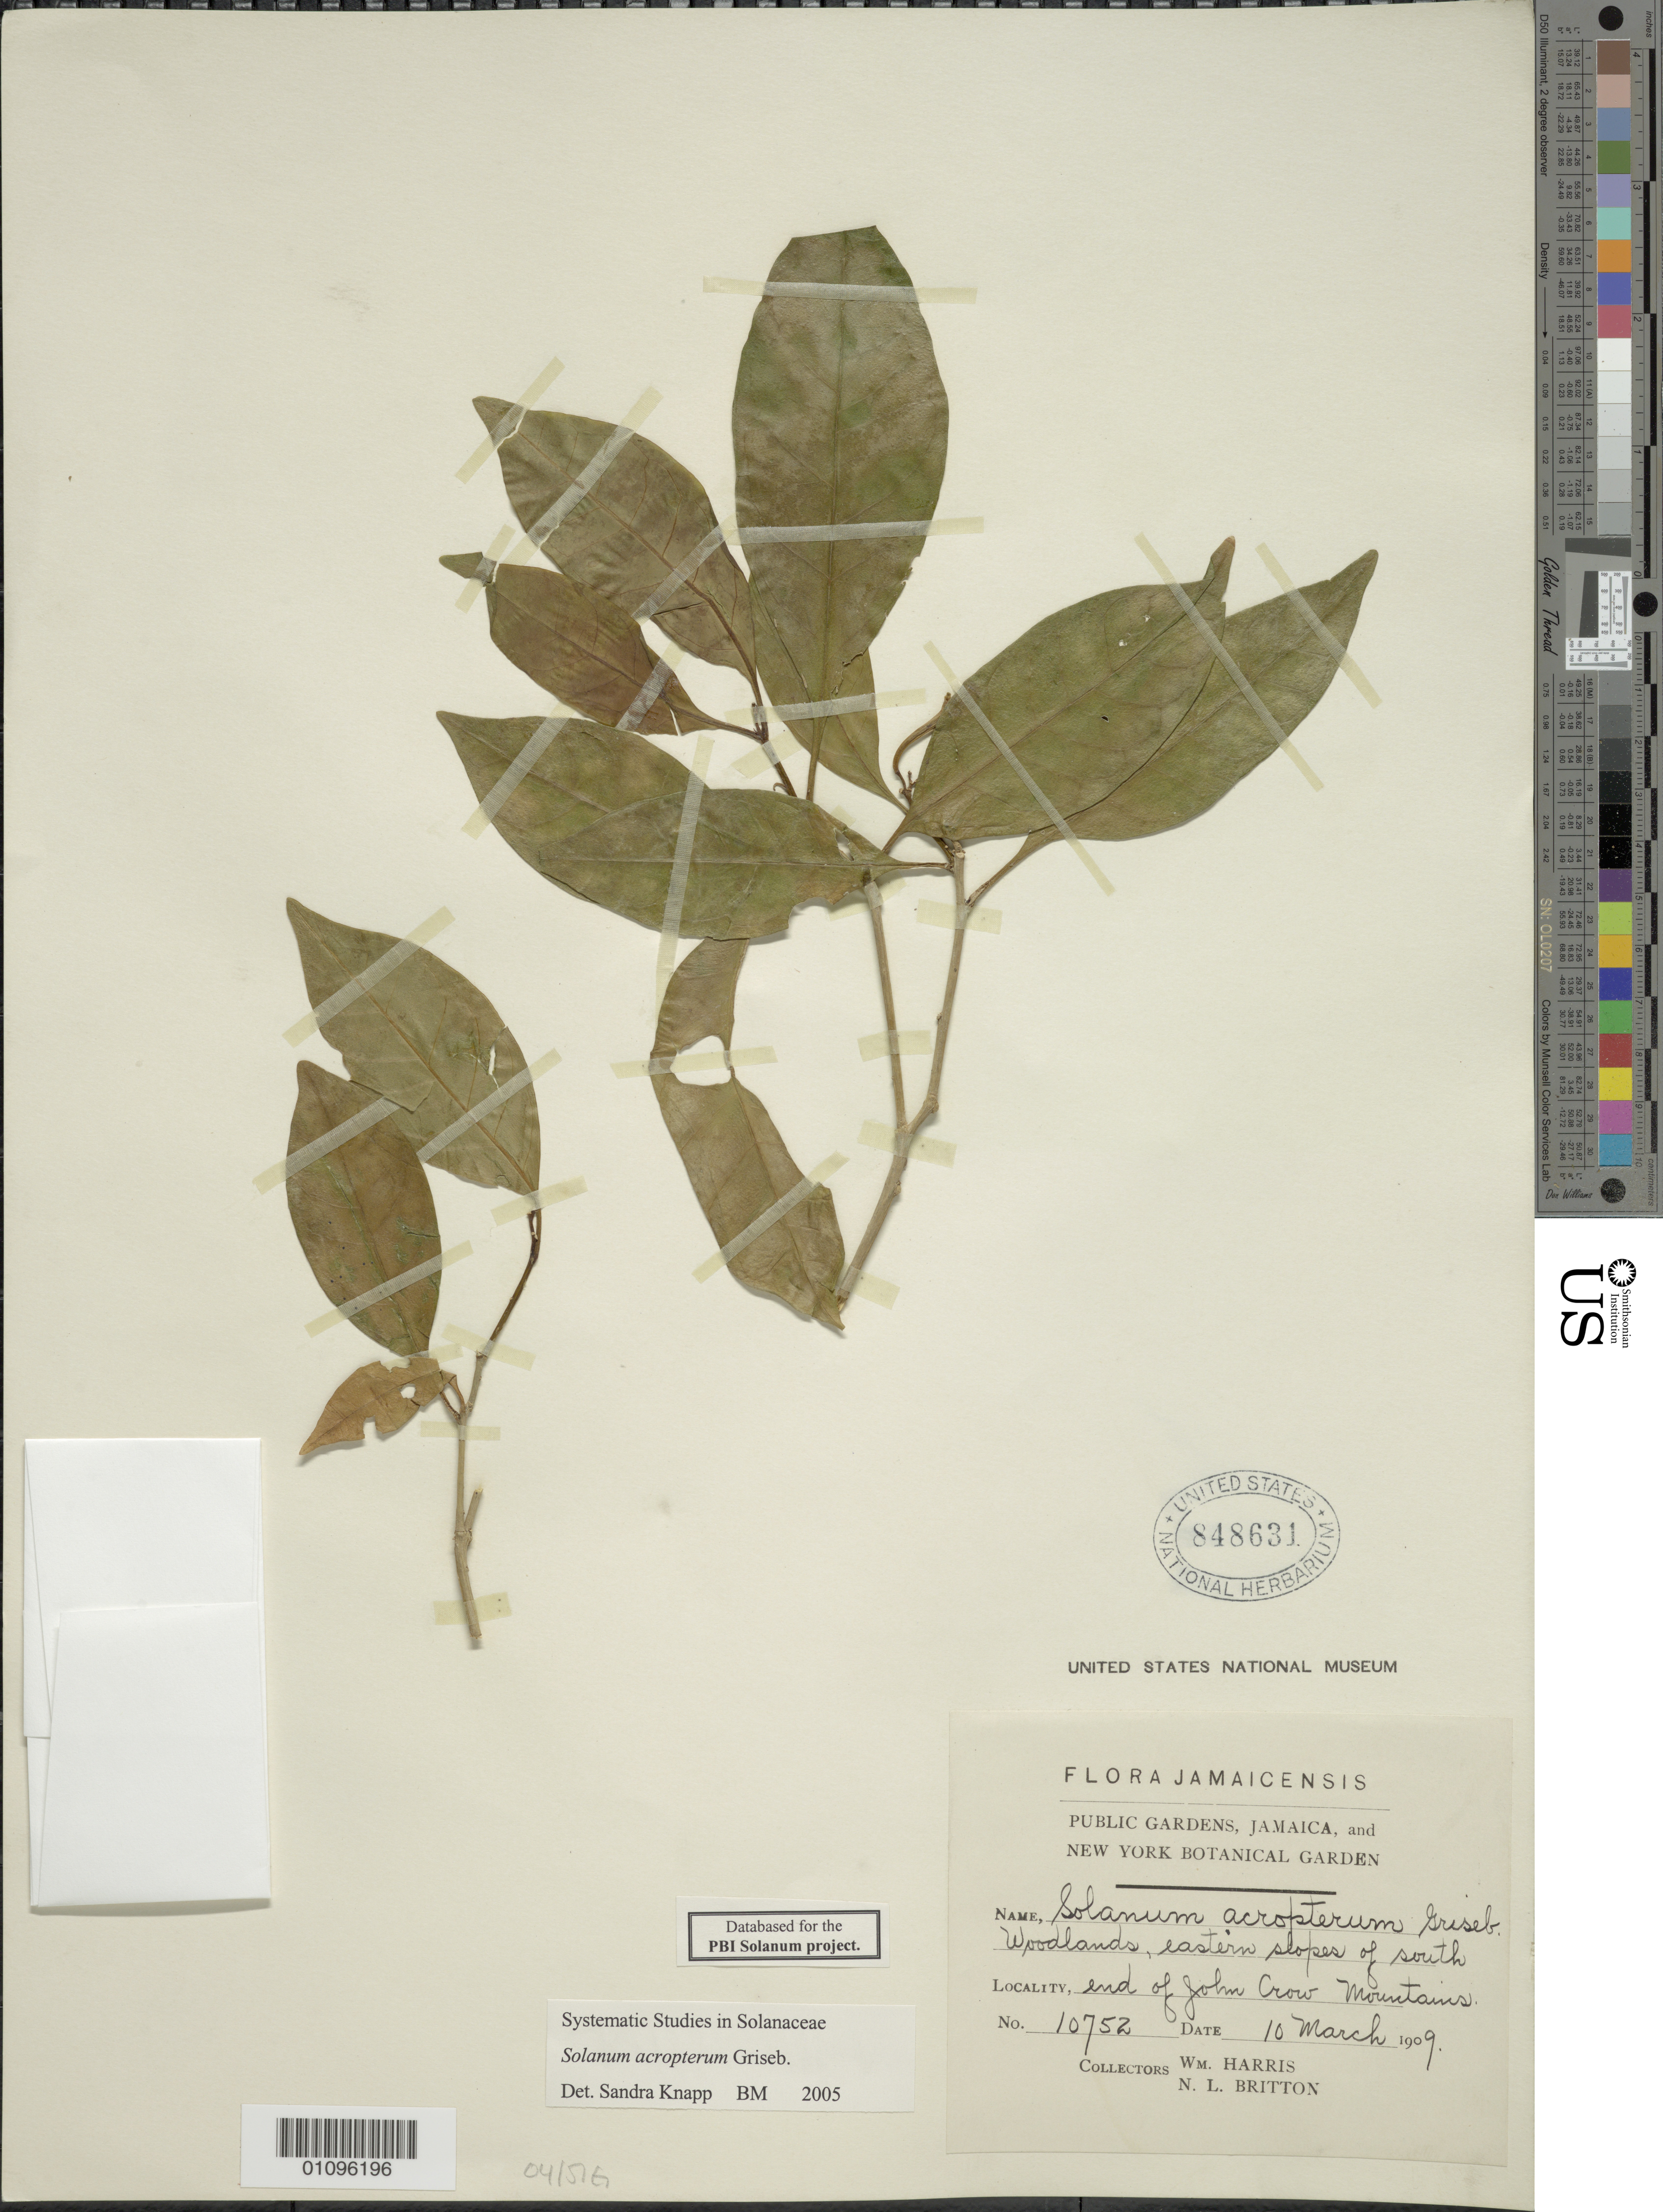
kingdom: Plantae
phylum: Tracheophyta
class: Magnoliopsida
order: Solanales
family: Solanaceae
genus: Solanum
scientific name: Solanum acropterum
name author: Griseb.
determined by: Knapp, S. D.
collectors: W. Harris & N. Britton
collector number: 10752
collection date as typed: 10 Mar 1909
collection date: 1909-03-10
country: Jamaica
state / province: Saint Thomas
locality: eastern slopes of south end of John Crow Mountains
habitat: woodlands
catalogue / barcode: US 848631